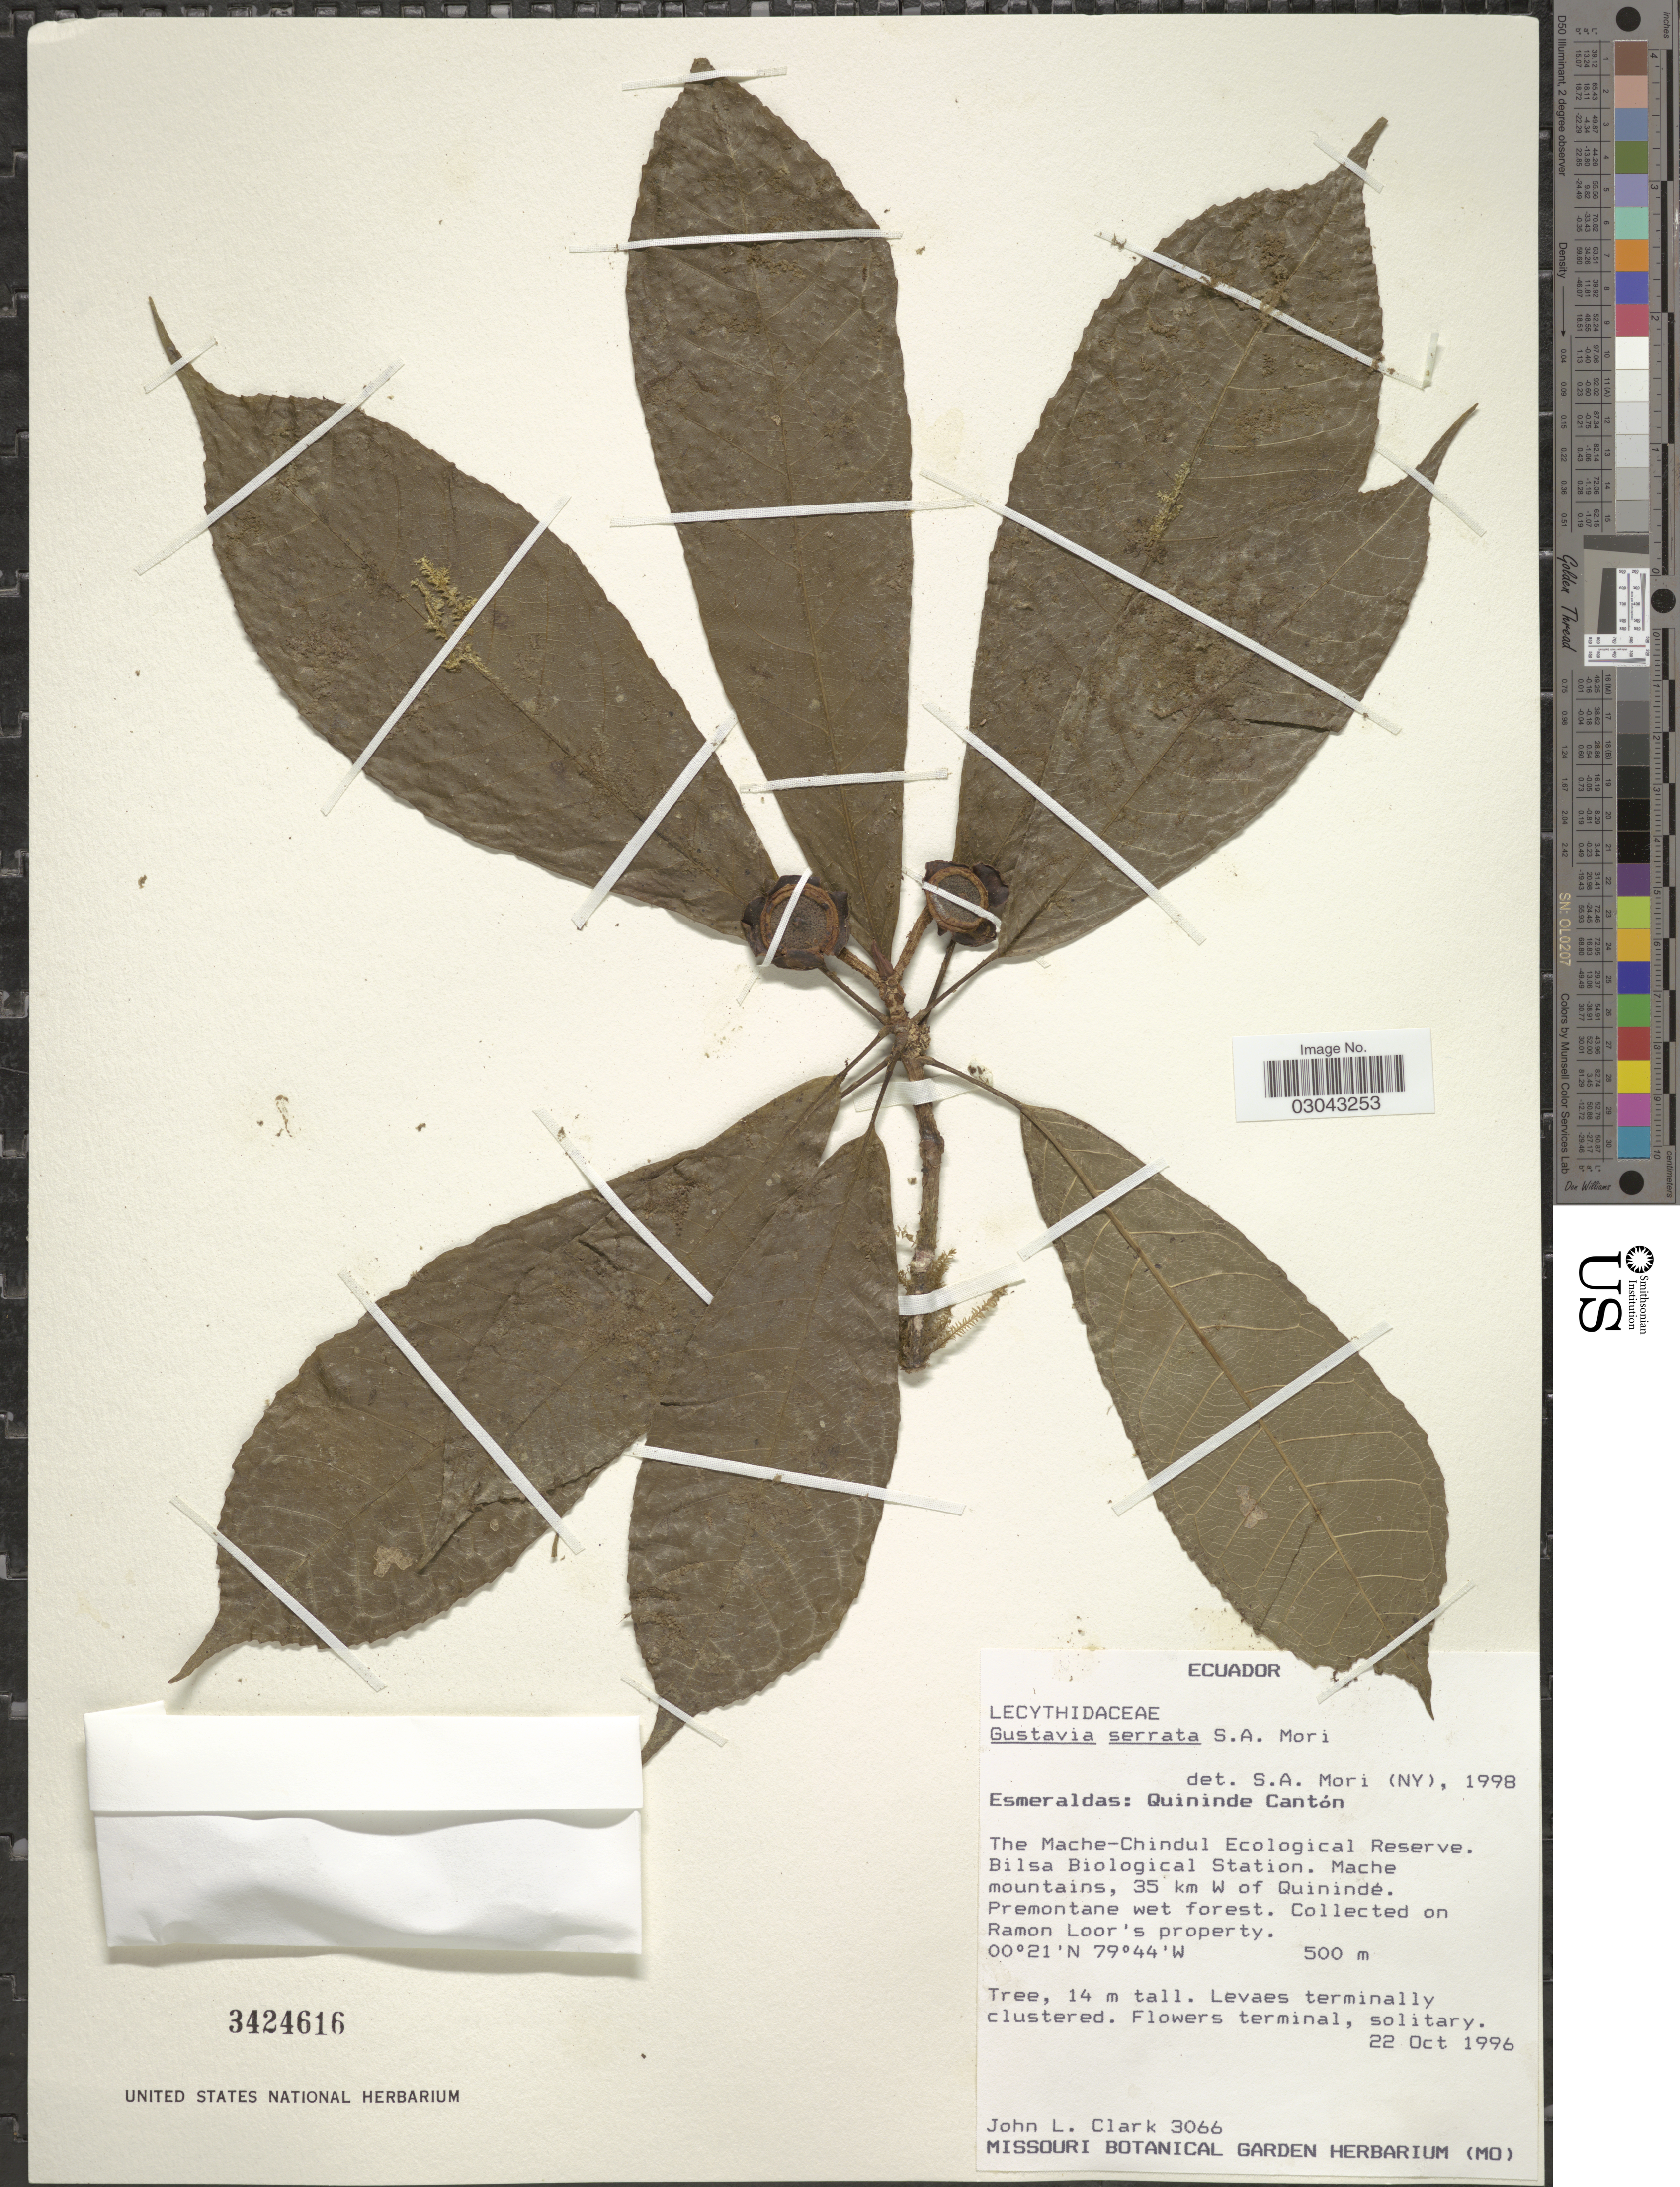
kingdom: Plantae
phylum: Tracheophyta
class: Magnoliopsida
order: Ericales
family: Lecythidaceae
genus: Gustavia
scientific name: Gustavia serrata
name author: S.A. Mori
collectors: J. L. Clark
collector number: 3066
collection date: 1996-10-22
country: Ecuador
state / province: Esmeraldas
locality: Quininde Cantón, The Mache-Chindul Ecological Reserve Bilsa Biological Station, Mache mountains, 35 km W of Quinindé.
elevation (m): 500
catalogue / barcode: US 3424616